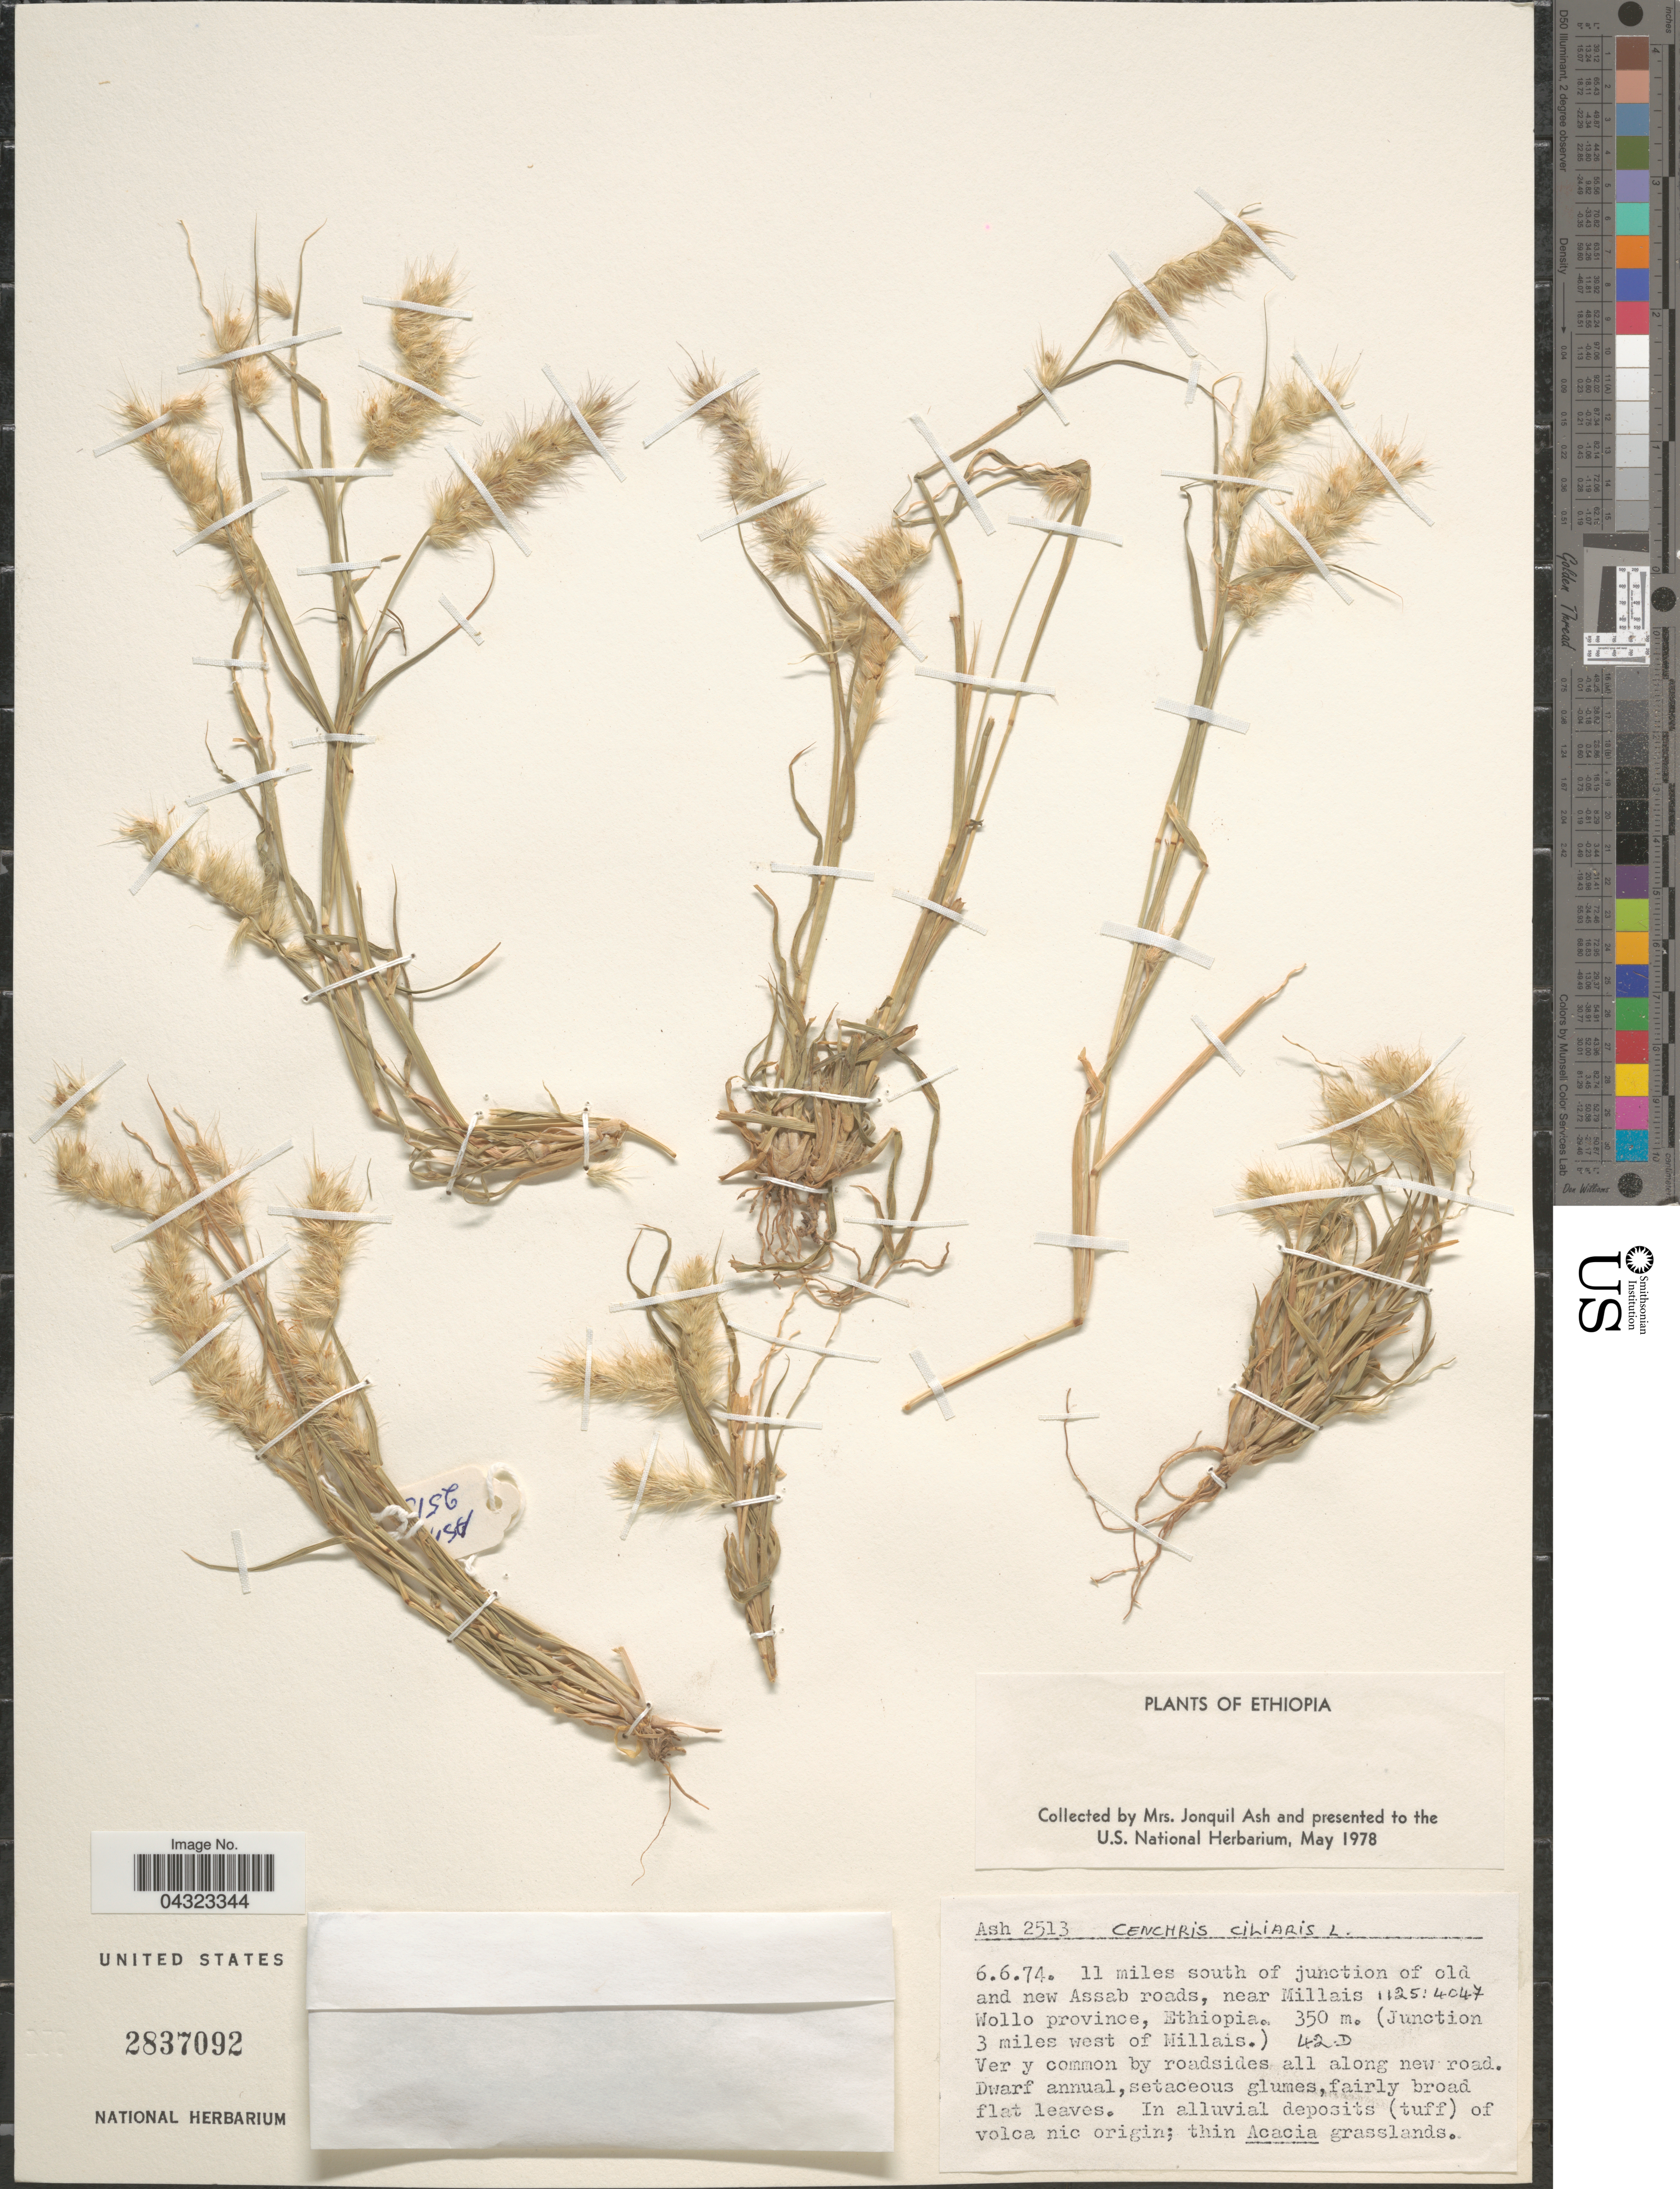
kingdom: Plantae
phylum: Tracheophyta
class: Liliopsida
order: Poales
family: Poaceae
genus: Cenchrus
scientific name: Cenchrus ciliaris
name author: L.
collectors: J. Ash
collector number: Ash 2513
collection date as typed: Transcribed d/m/y: 6/6/74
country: Ethiopia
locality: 11 miles south of junction of old and new Assab roads; near Millais 1125:4047 Wollo province. (Junction 3 miles west of Millais.). Ver y common by roadsides all along new road.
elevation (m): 350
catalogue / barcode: US 2837092